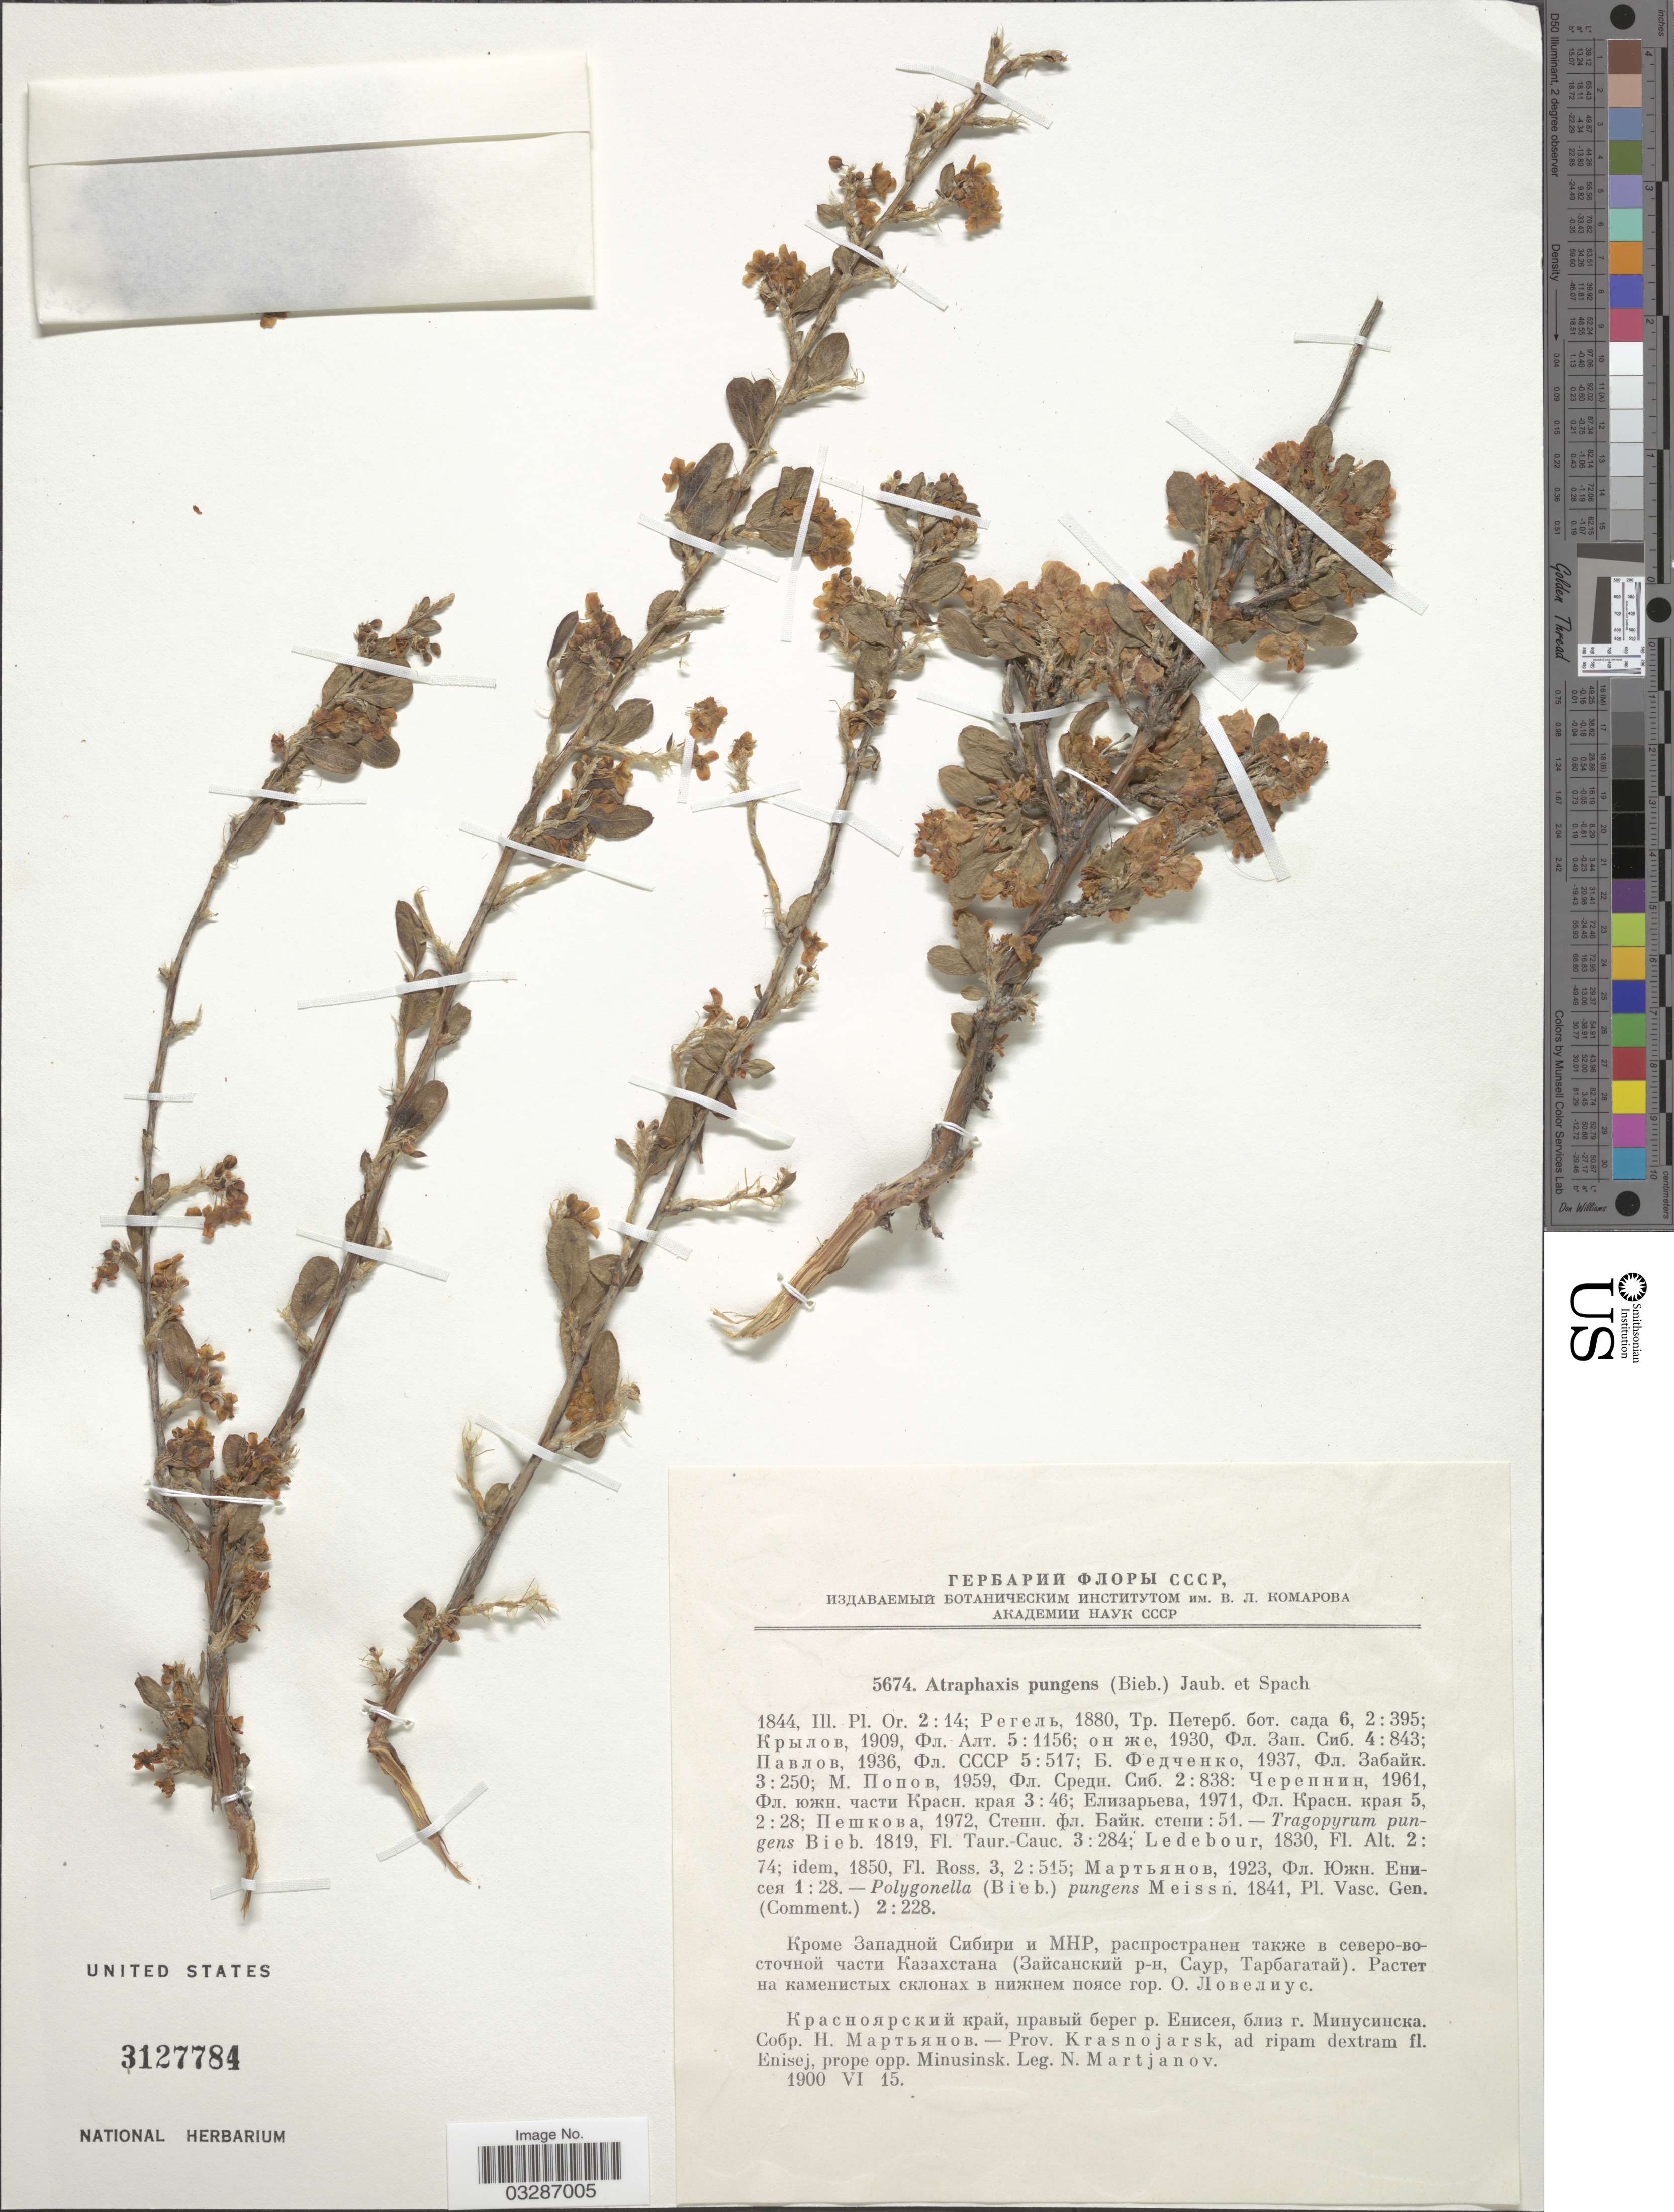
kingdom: Plantae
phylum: Tracheophyta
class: Magnoliopsida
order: Caryophyllales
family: Polygonaceae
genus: Atraphaxis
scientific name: Atraphaxis pungens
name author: (M. Bieb.) Jaub. & Spach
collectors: N. Martjanov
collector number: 5674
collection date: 1900-06-15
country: Russian Federation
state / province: Krasnoyarsk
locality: Prov. Krasnojarsk, ad ripam dextram fl. Enisej, prope opp. Minusinsk.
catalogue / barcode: US 3127784